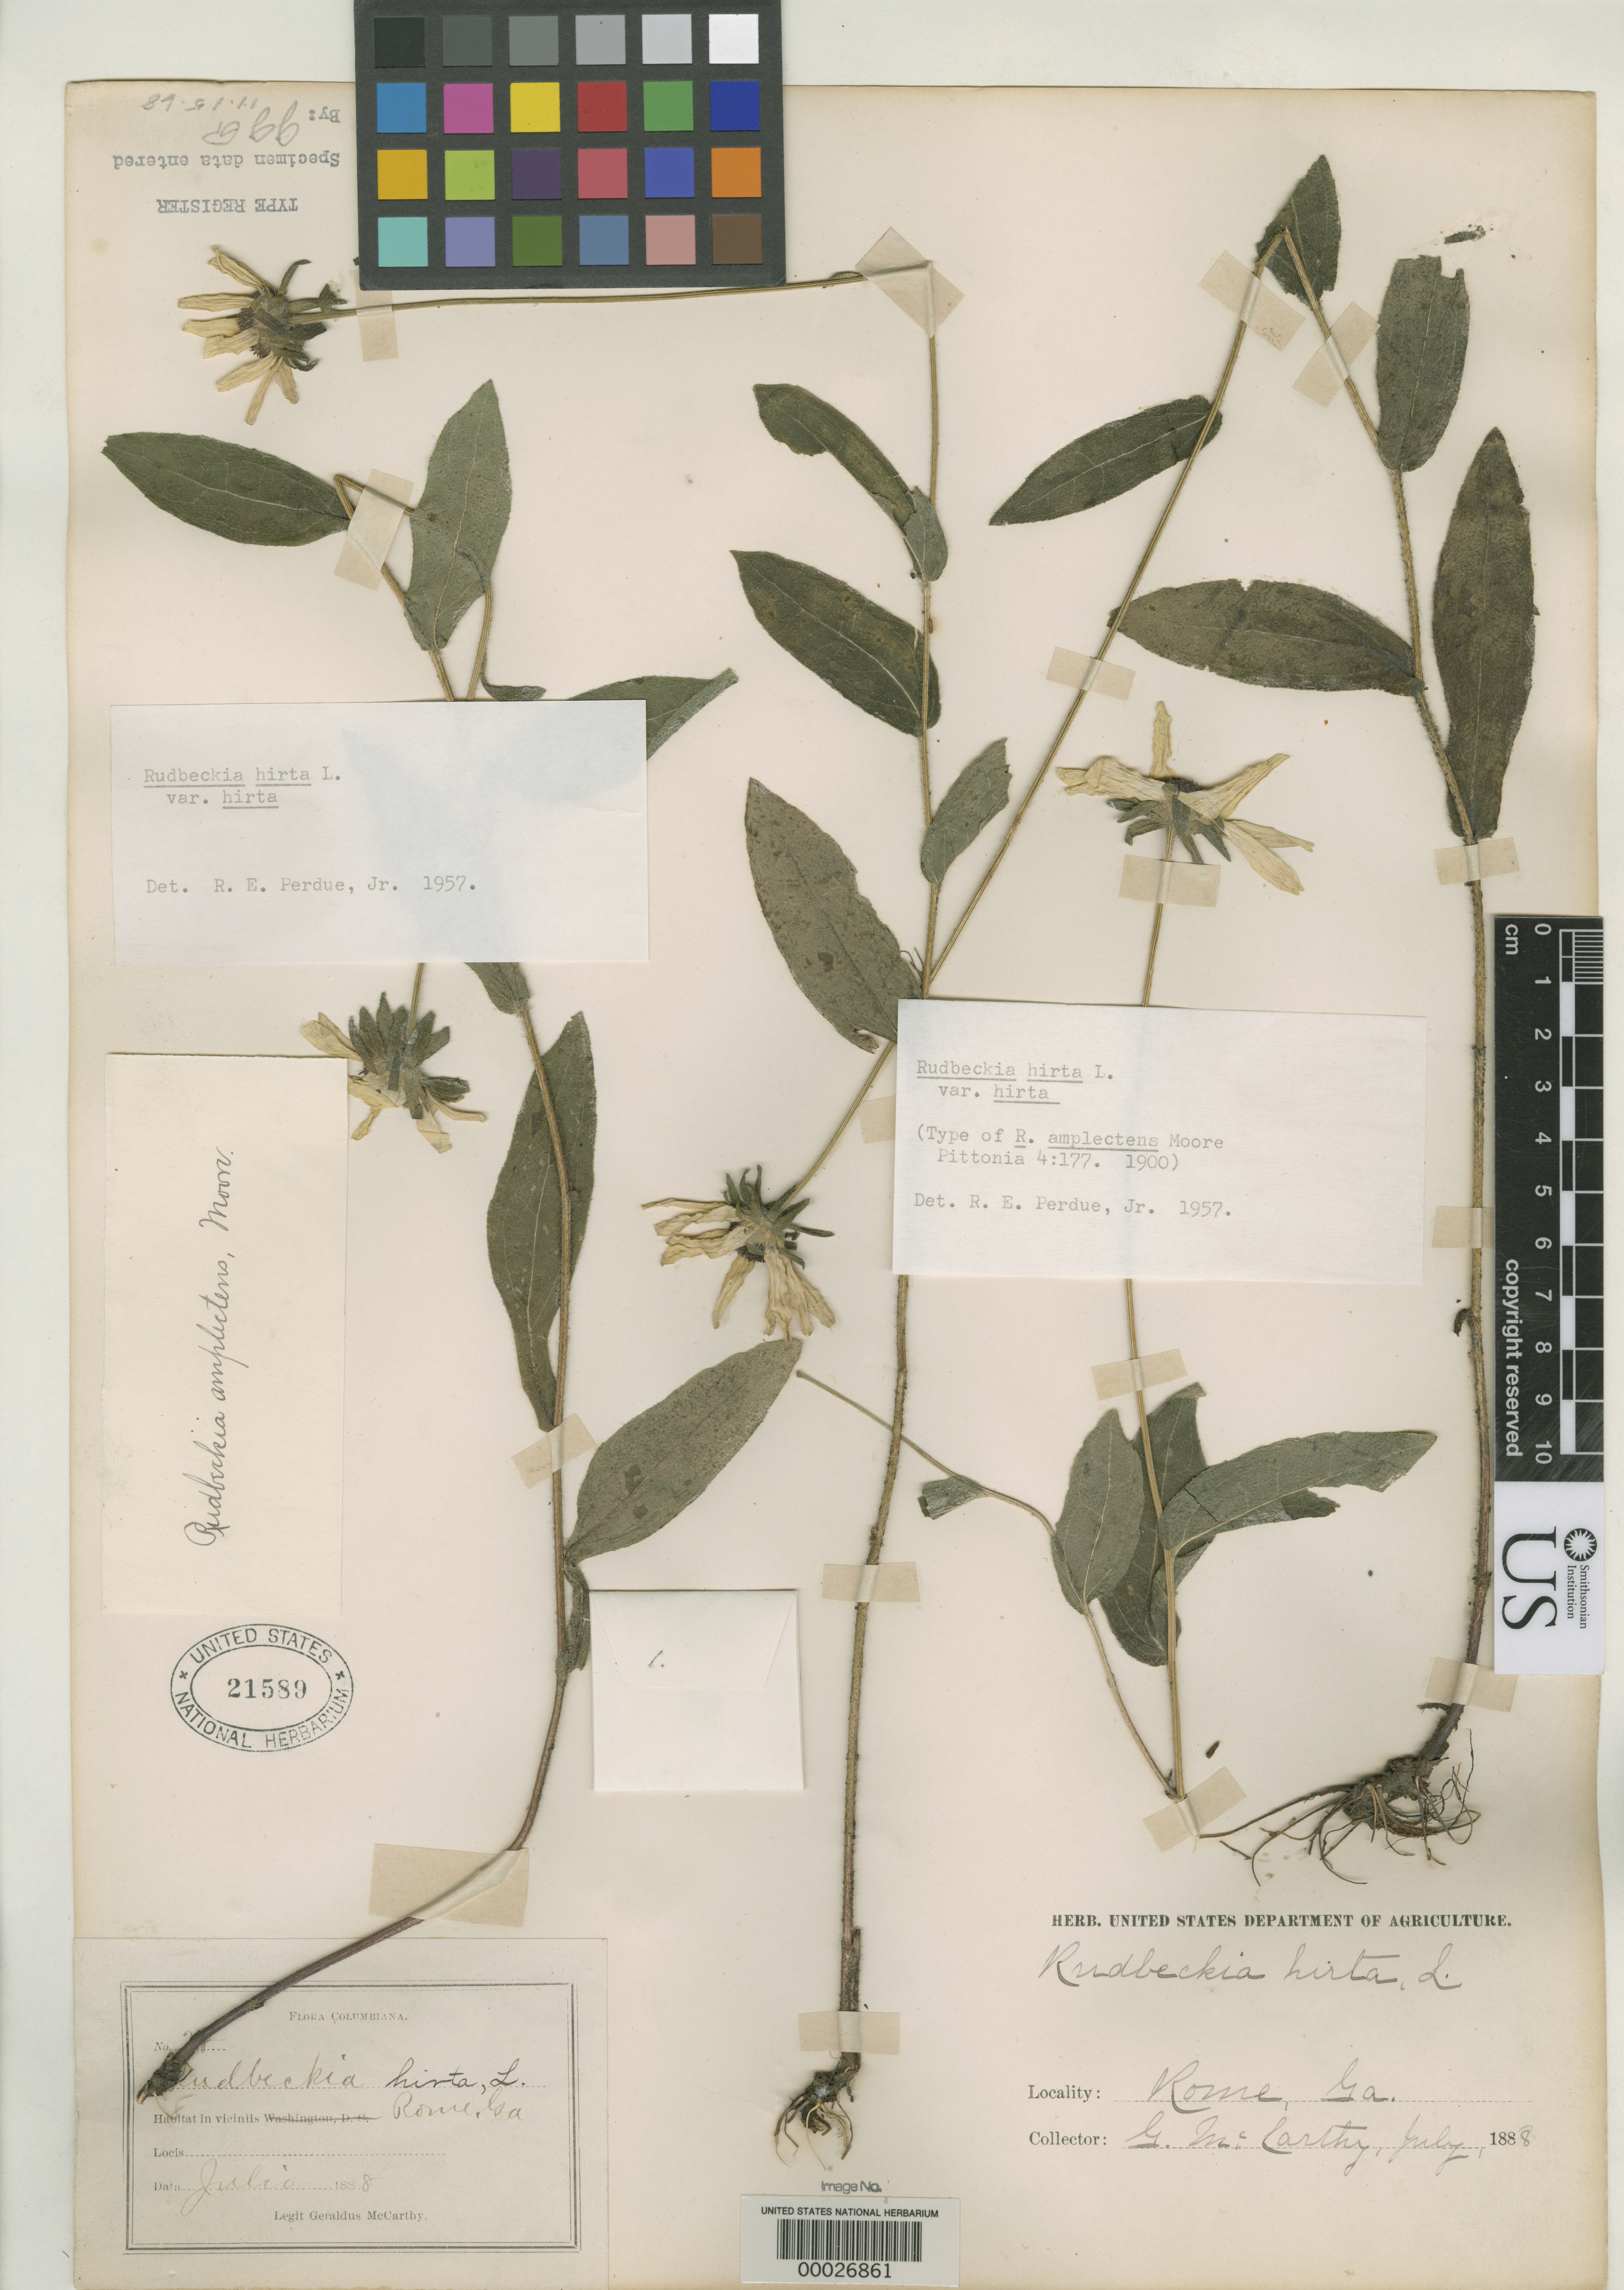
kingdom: Plantae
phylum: Tracheophyta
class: Magnoliopsida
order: Asterales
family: Asteraceae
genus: Rudbeckia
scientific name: Rudbeckia amplectens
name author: T.V. Moore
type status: Holotype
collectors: G. M. McCarthy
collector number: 28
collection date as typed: Jul 1888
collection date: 1888-07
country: United States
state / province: Georgia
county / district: Floyd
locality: Rome.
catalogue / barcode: US 21589